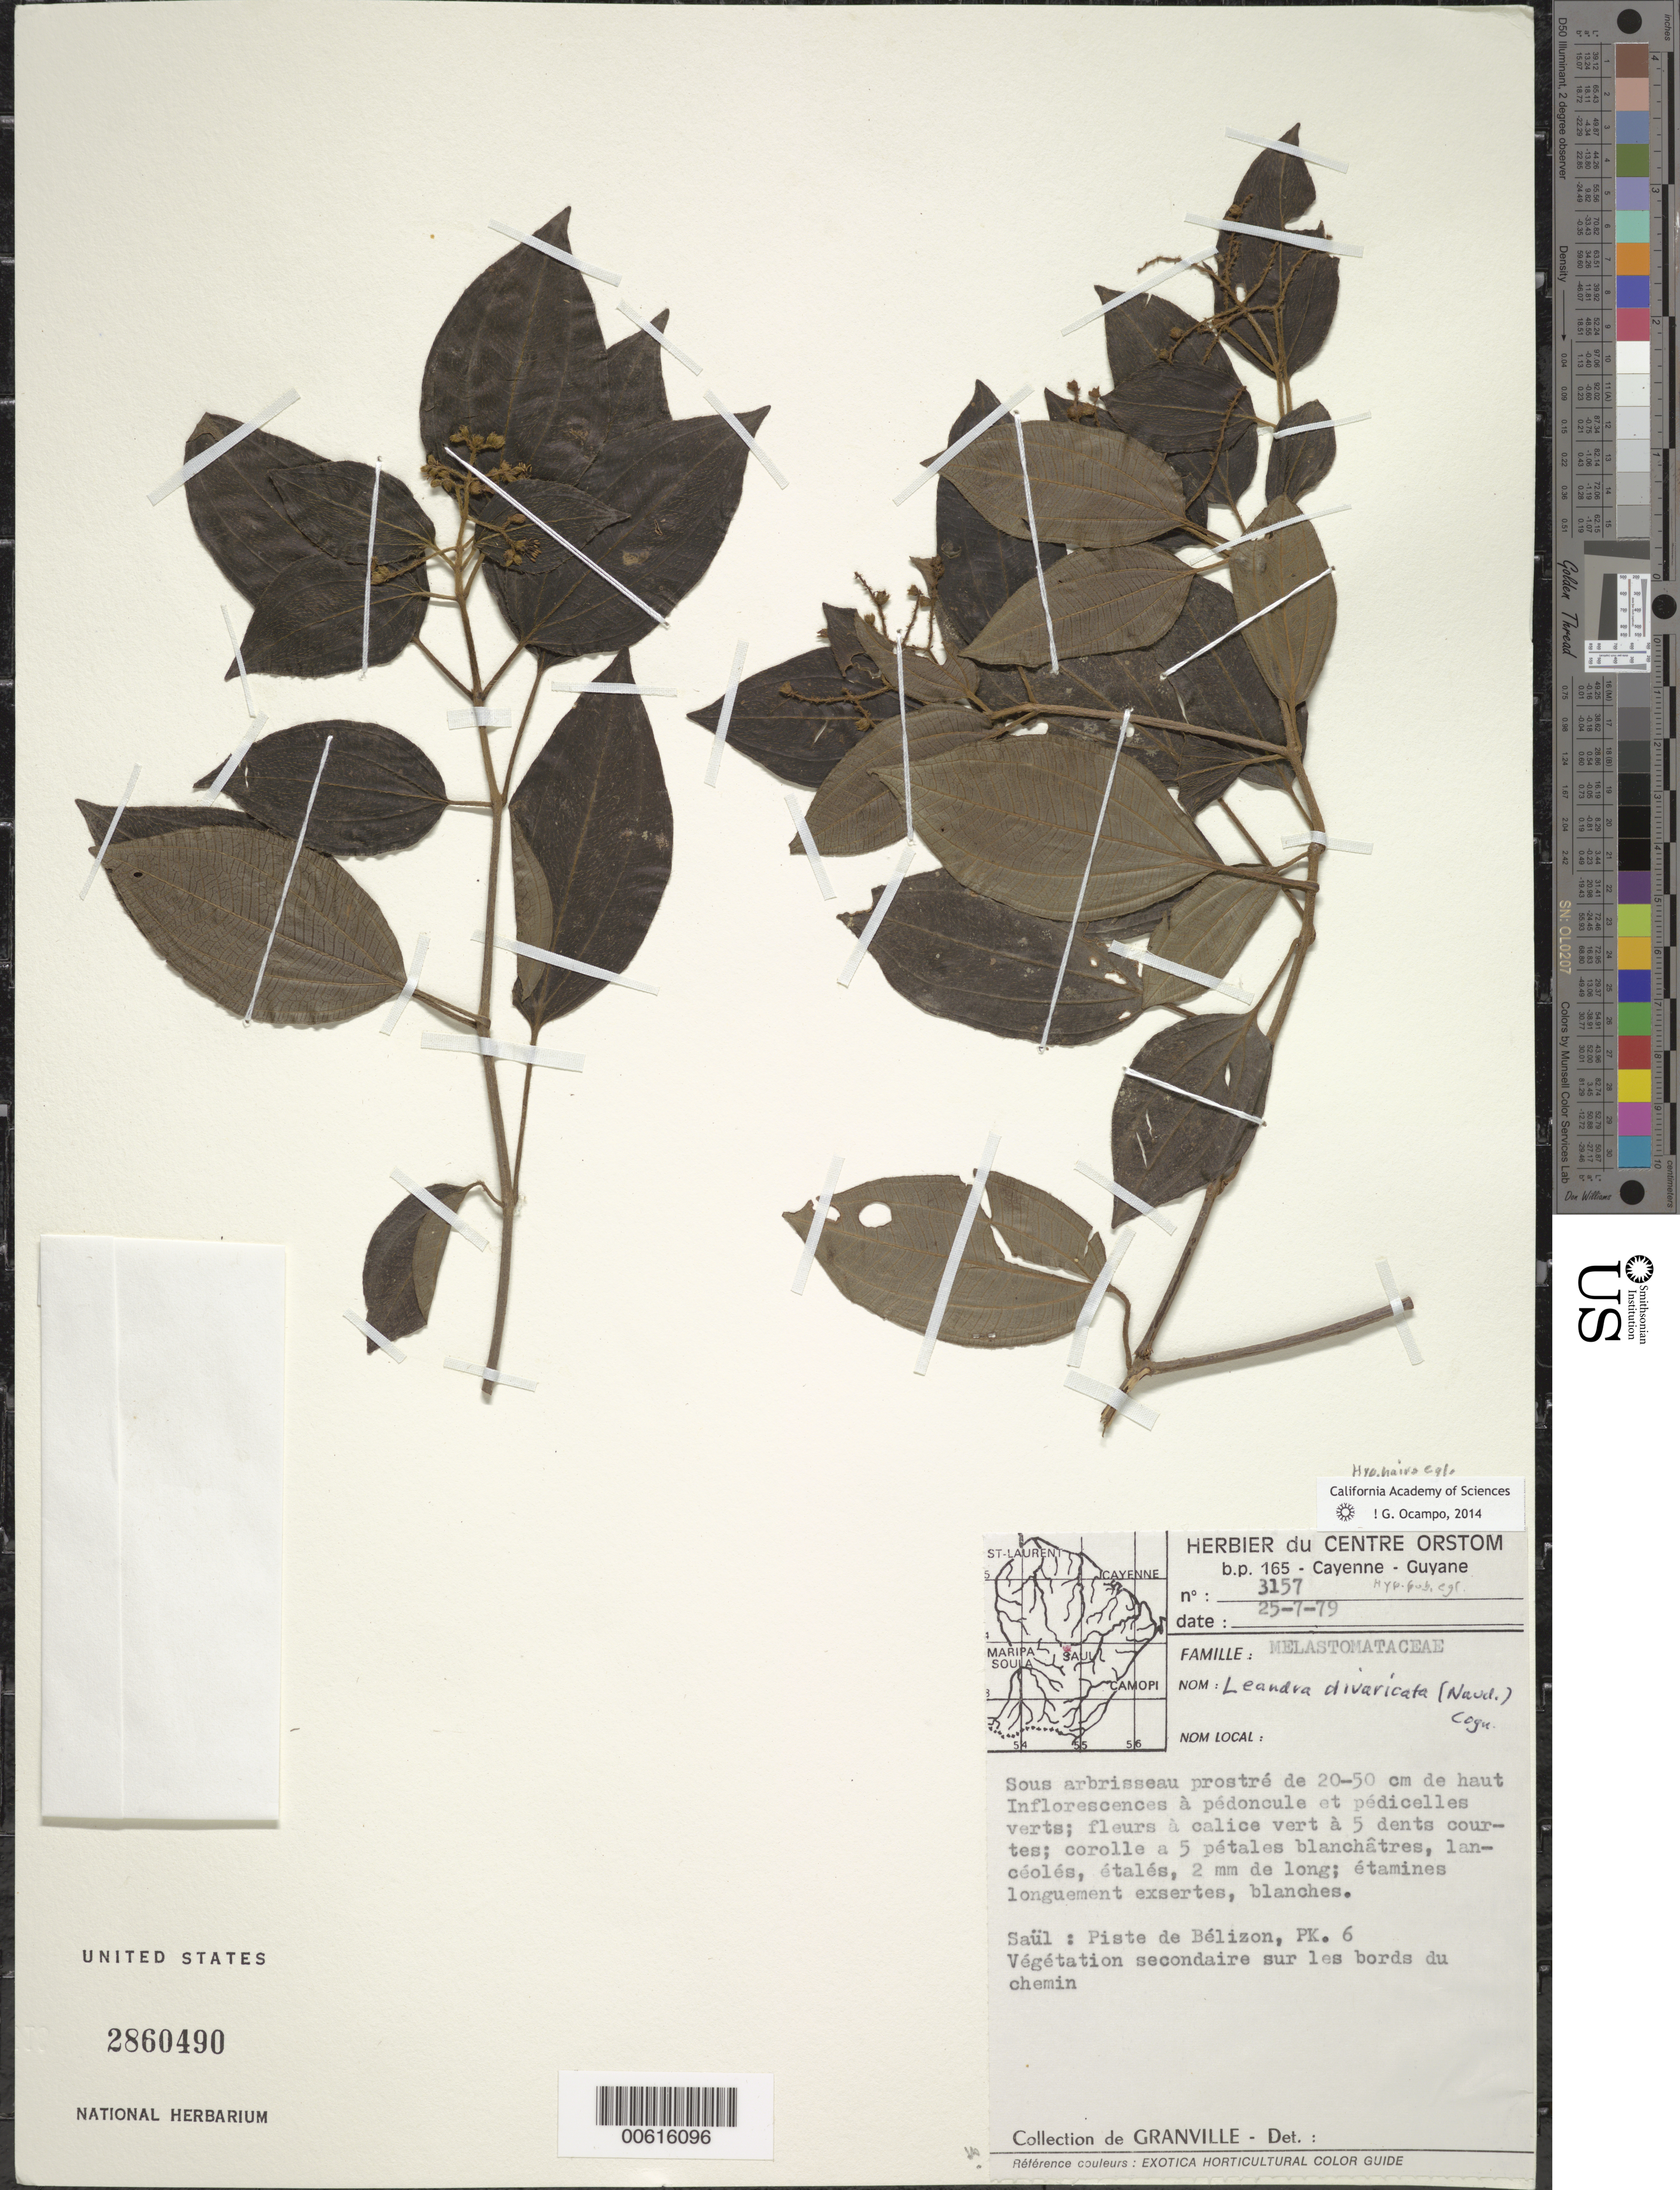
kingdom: Plantae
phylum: Tracheophyta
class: Magnoliopsida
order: Myrtales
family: Melastomataceae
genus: Leandra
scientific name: Leandra divaricata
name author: (Naudin) Cogn.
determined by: Wurdack, John J., (US), US (UNITED STATES)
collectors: J.-J. de Granville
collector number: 3157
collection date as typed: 25-Jul-79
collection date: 1979-07-25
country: French Guiana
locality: Saül, Piste de Bélizon, PK6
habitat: Vegetation secondaire sur les bords du chemin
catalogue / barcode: US 2860490